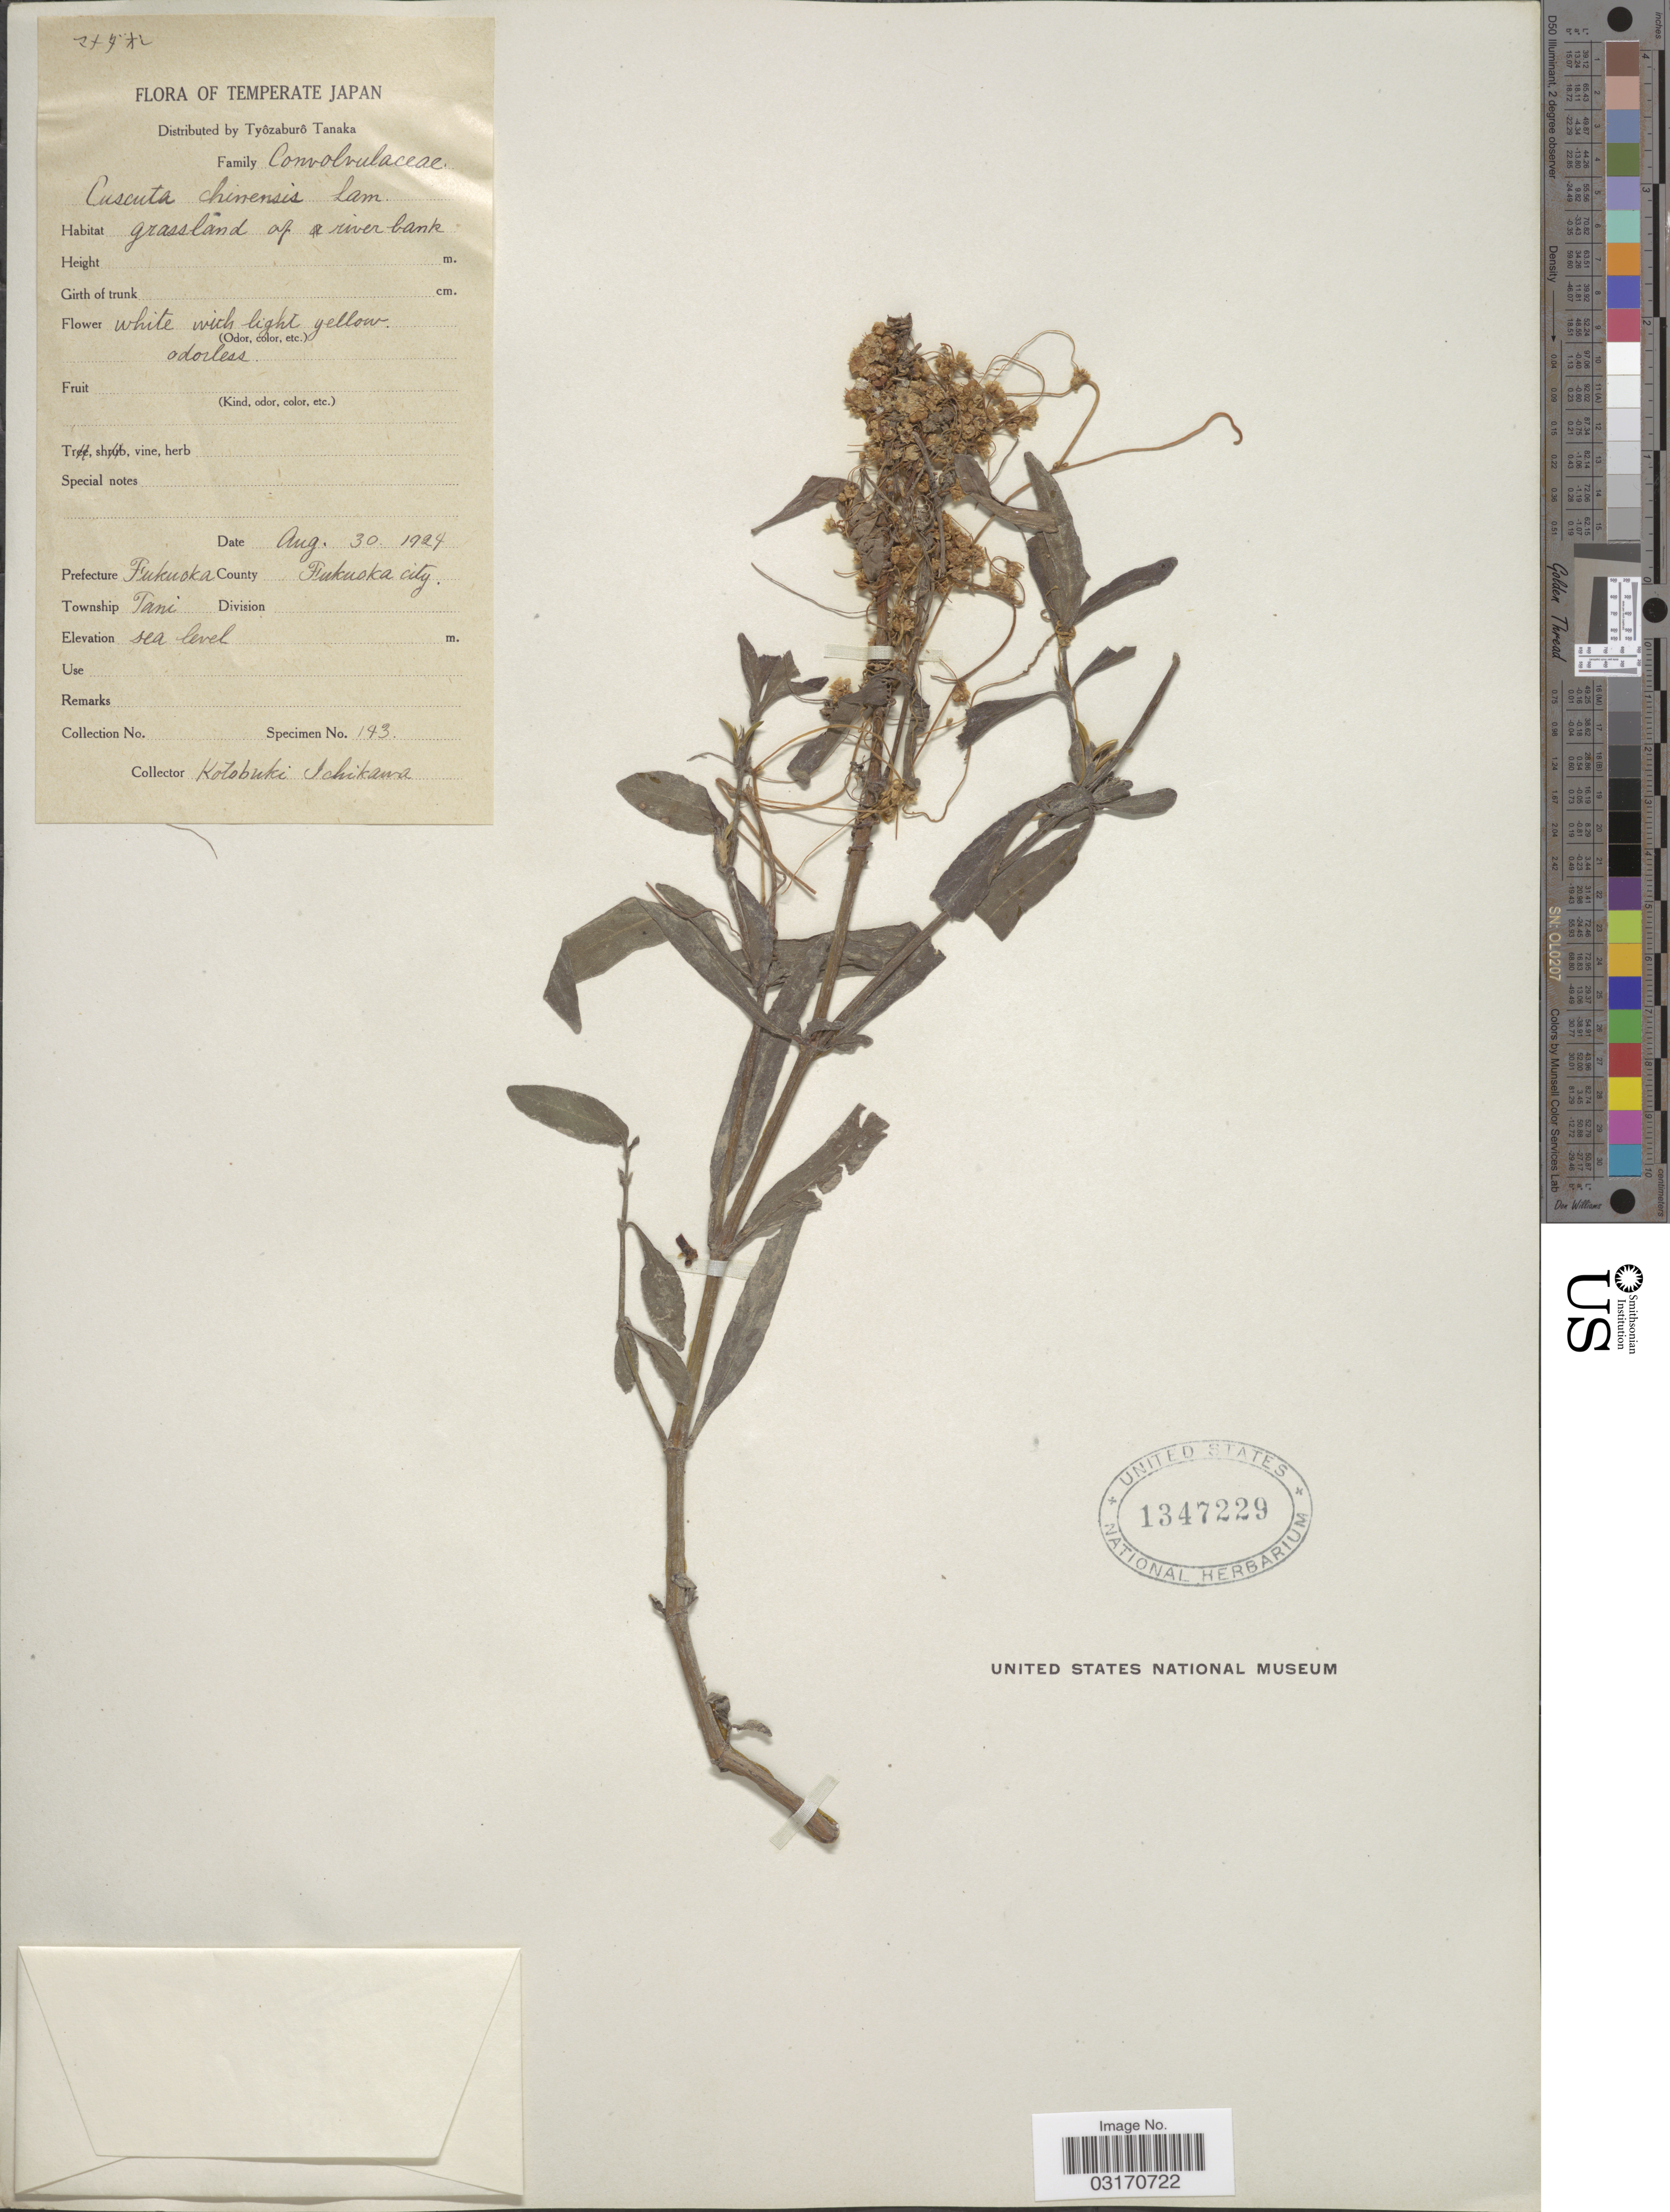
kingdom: Plantae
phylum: Tracheophyta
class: Magnoliopsida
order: Solanales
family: Convolvulaceae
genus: Cuscuta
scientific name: Cuscuta chinensis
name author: Lam.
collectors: K. Schikawa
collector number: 143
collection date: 1924-08-30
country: Japan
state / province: Hukuoka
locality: Temperate Japan. Prefecture Fukuoka. County Fukuoka city. Township Tani.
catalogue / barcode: US 1347229